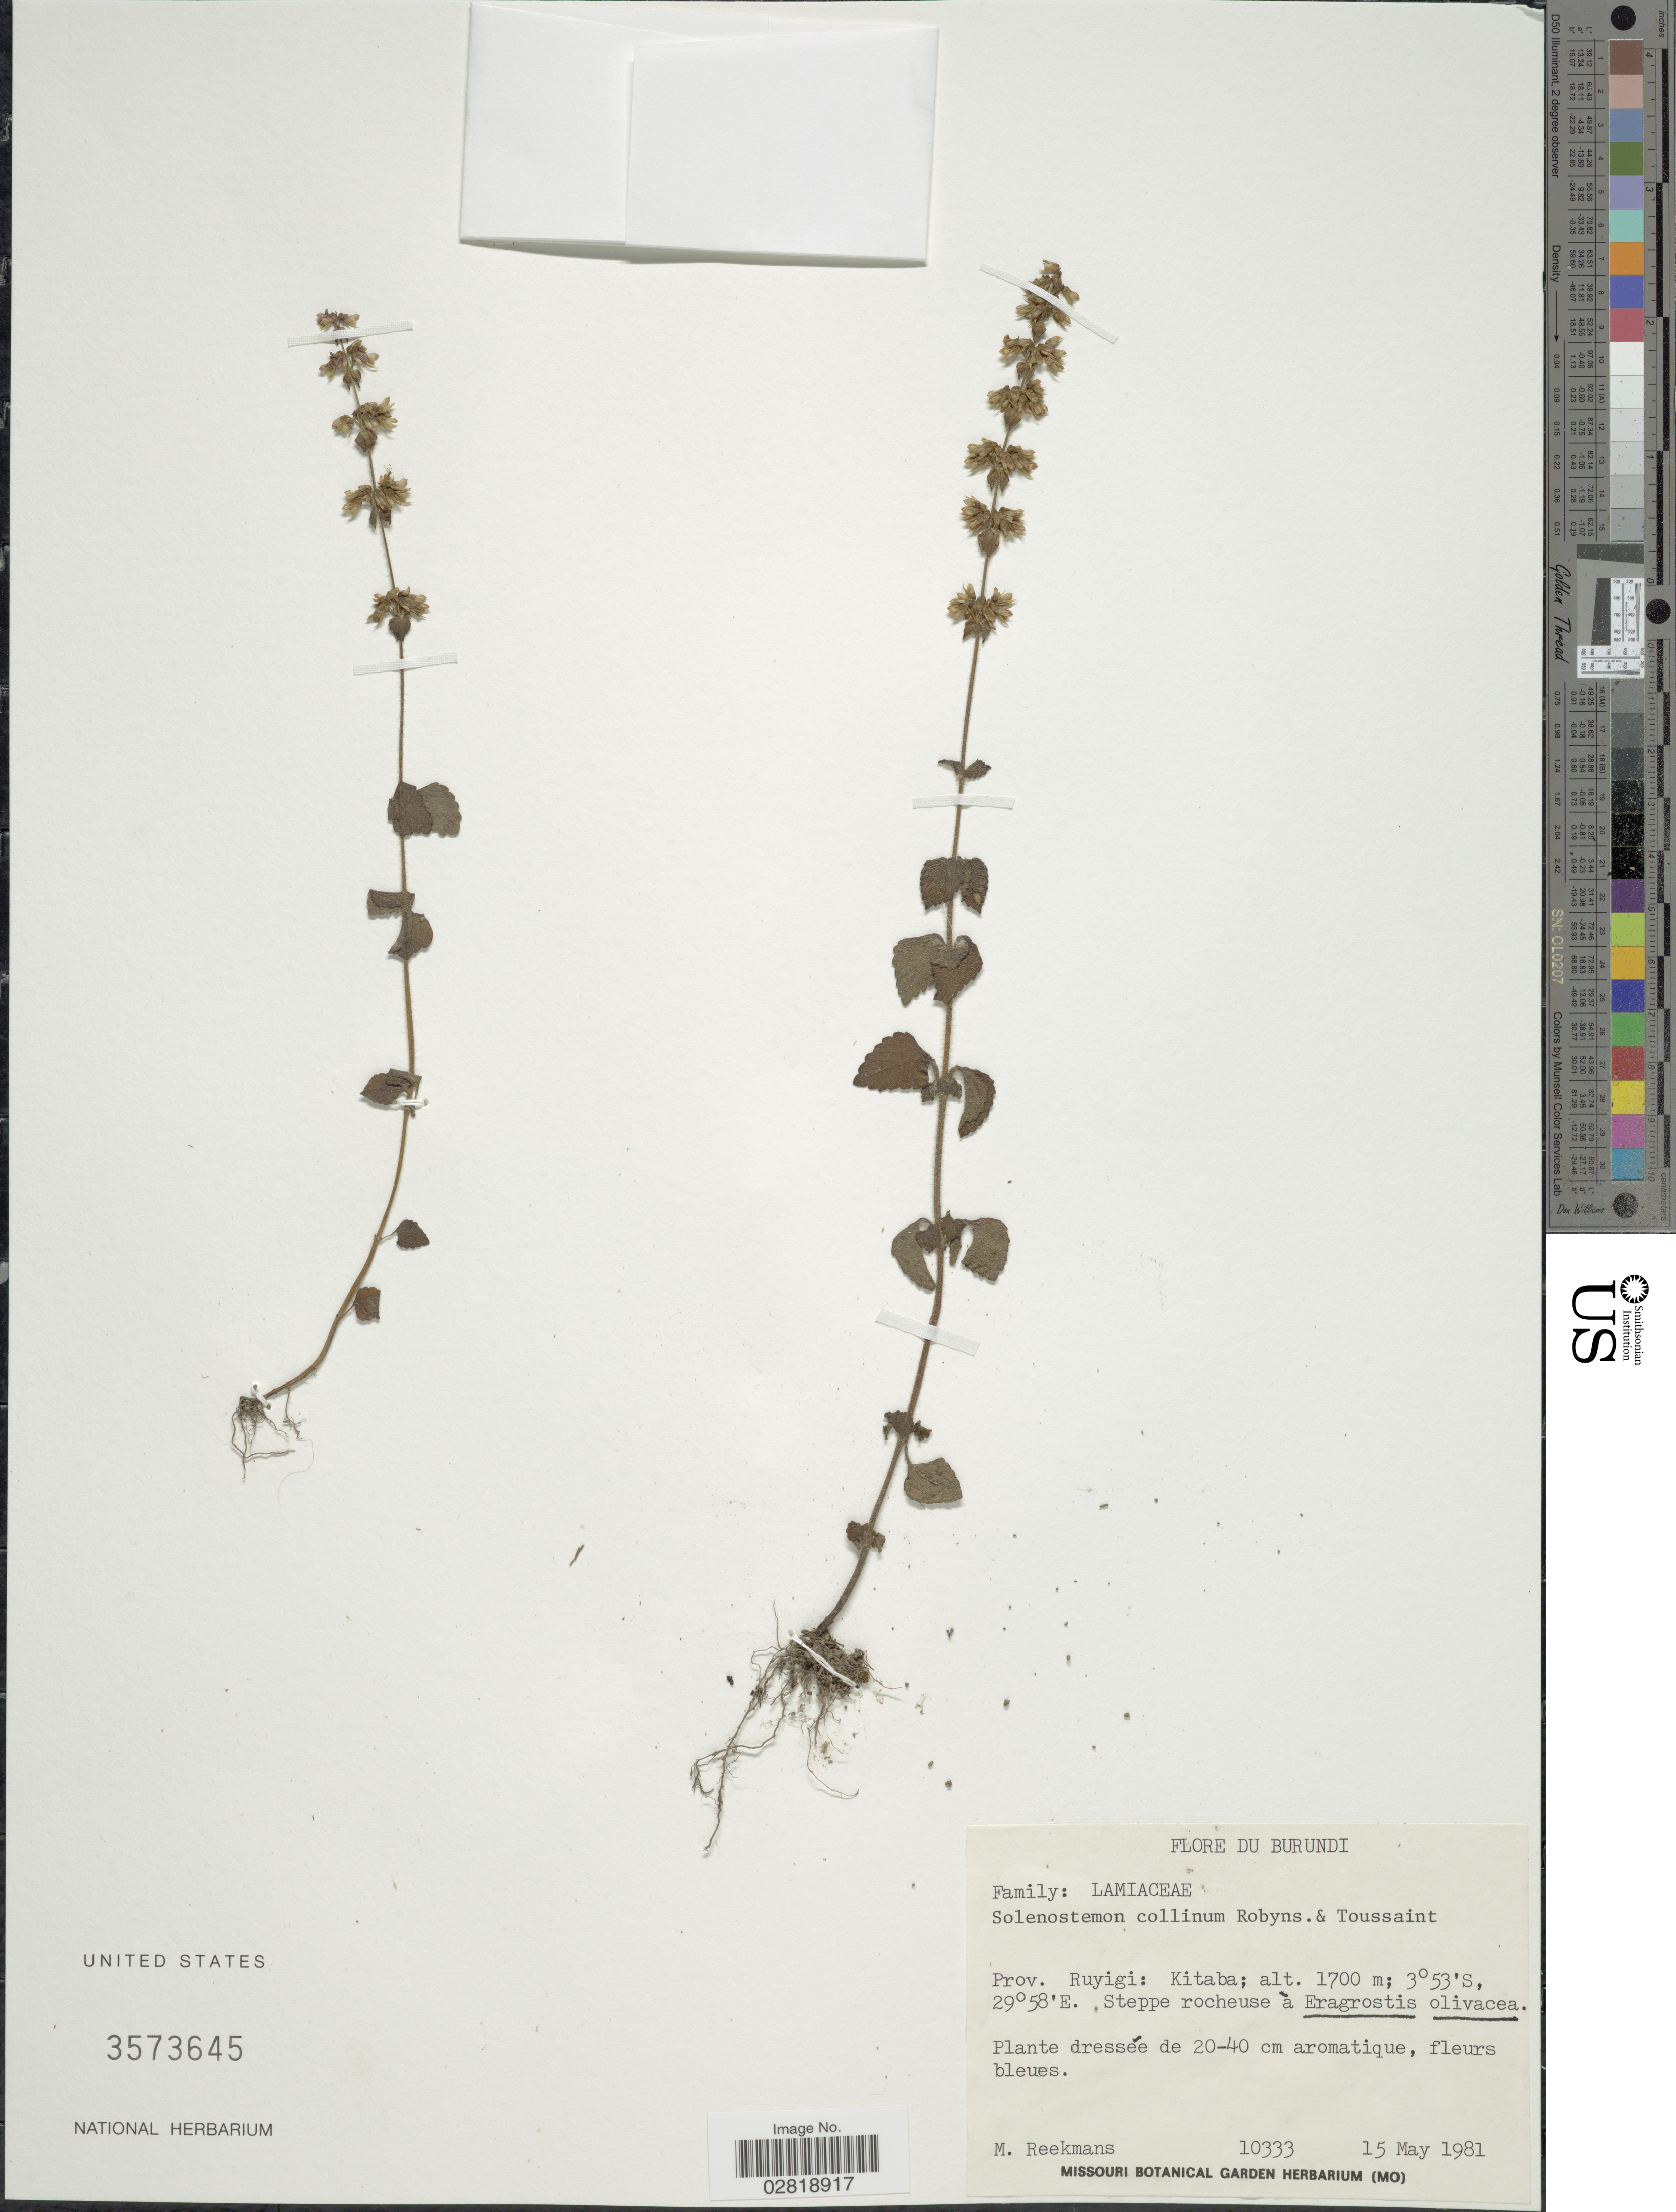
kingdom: Plantae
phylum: Tracheophyta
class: Magnoliopsida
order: Lamiales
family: Lamiaceae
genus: Solenostemon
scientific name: Solenostemon collinum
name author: (Lebrun & Touss.) Troupin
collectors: M. Reekmans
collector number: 10333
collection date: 1981-05-15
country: Burundi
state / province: Ruyigi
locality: Kitaba.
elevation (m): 1700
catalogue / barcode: US 3573645